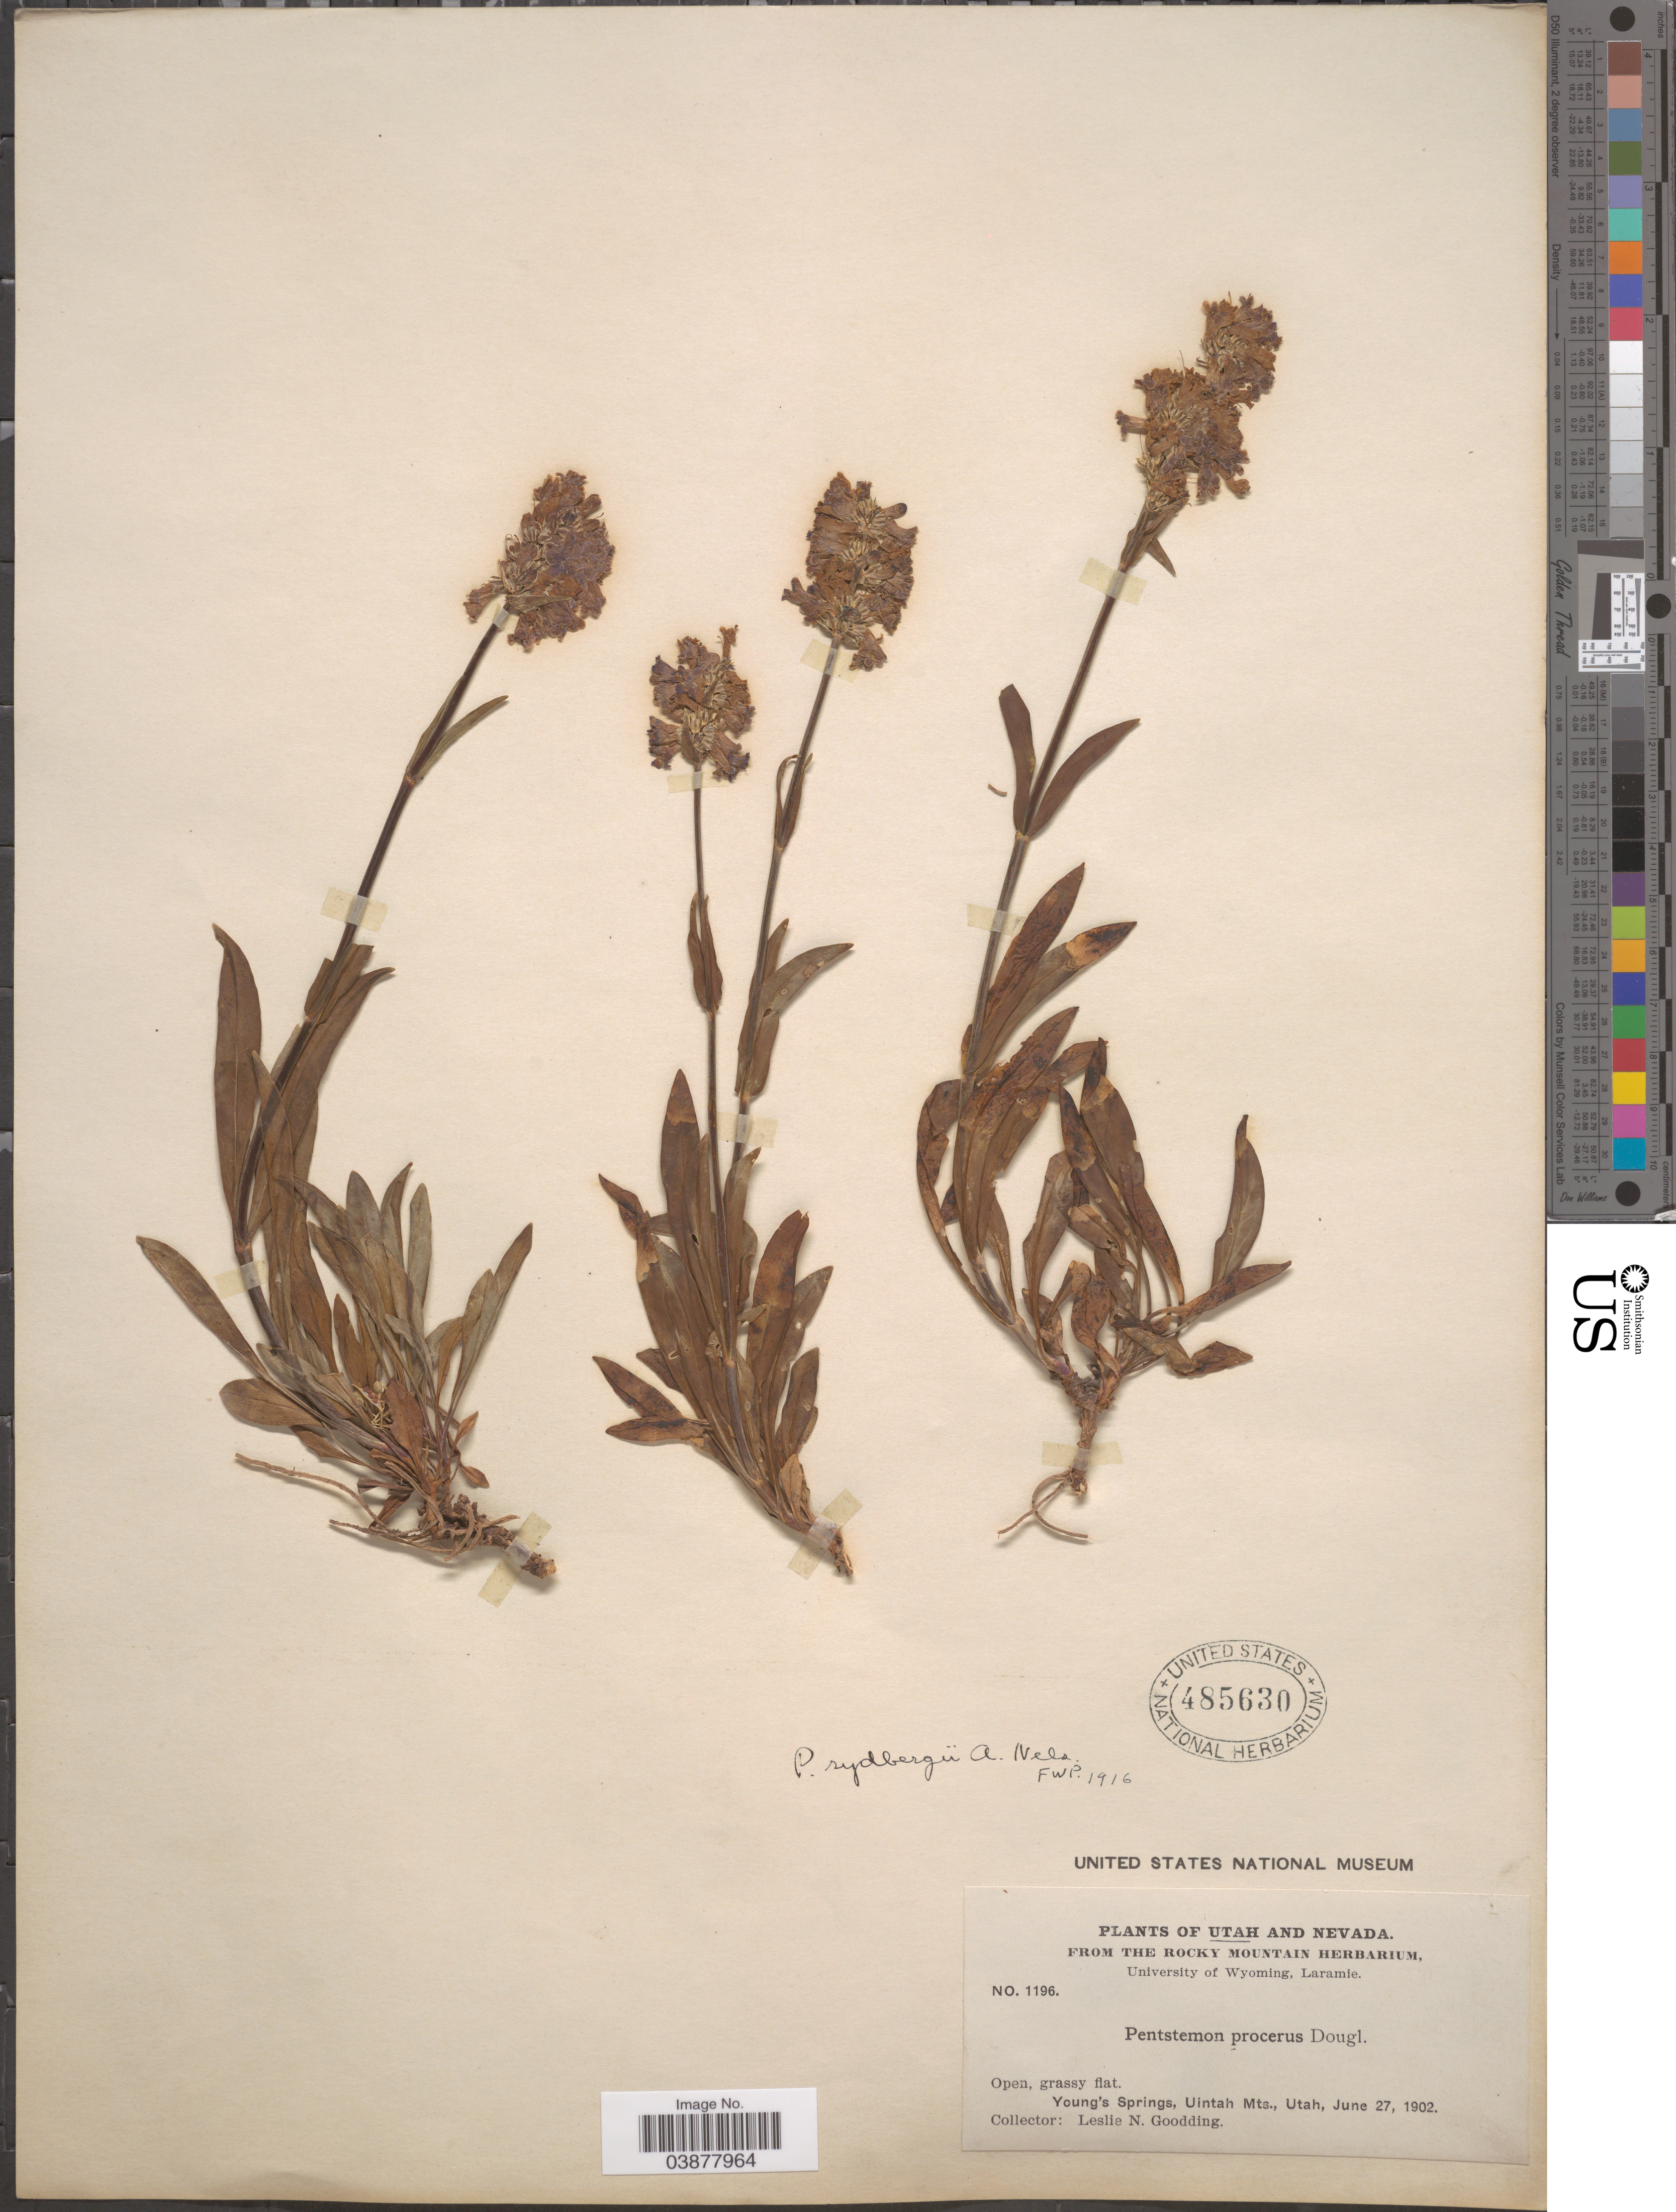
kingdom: Plantae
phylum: Tracheophyta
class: Magnoliopsida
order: Lamiales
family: Plantaginaceae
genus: Penstemon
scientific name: Penstemon rydbergii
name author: A. Nelson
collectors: L. N. Goodding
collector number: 1196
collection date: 1902-06-27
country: United States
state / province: Utah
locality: Young's Springs, Uintah Mts.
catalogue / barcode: US 485630